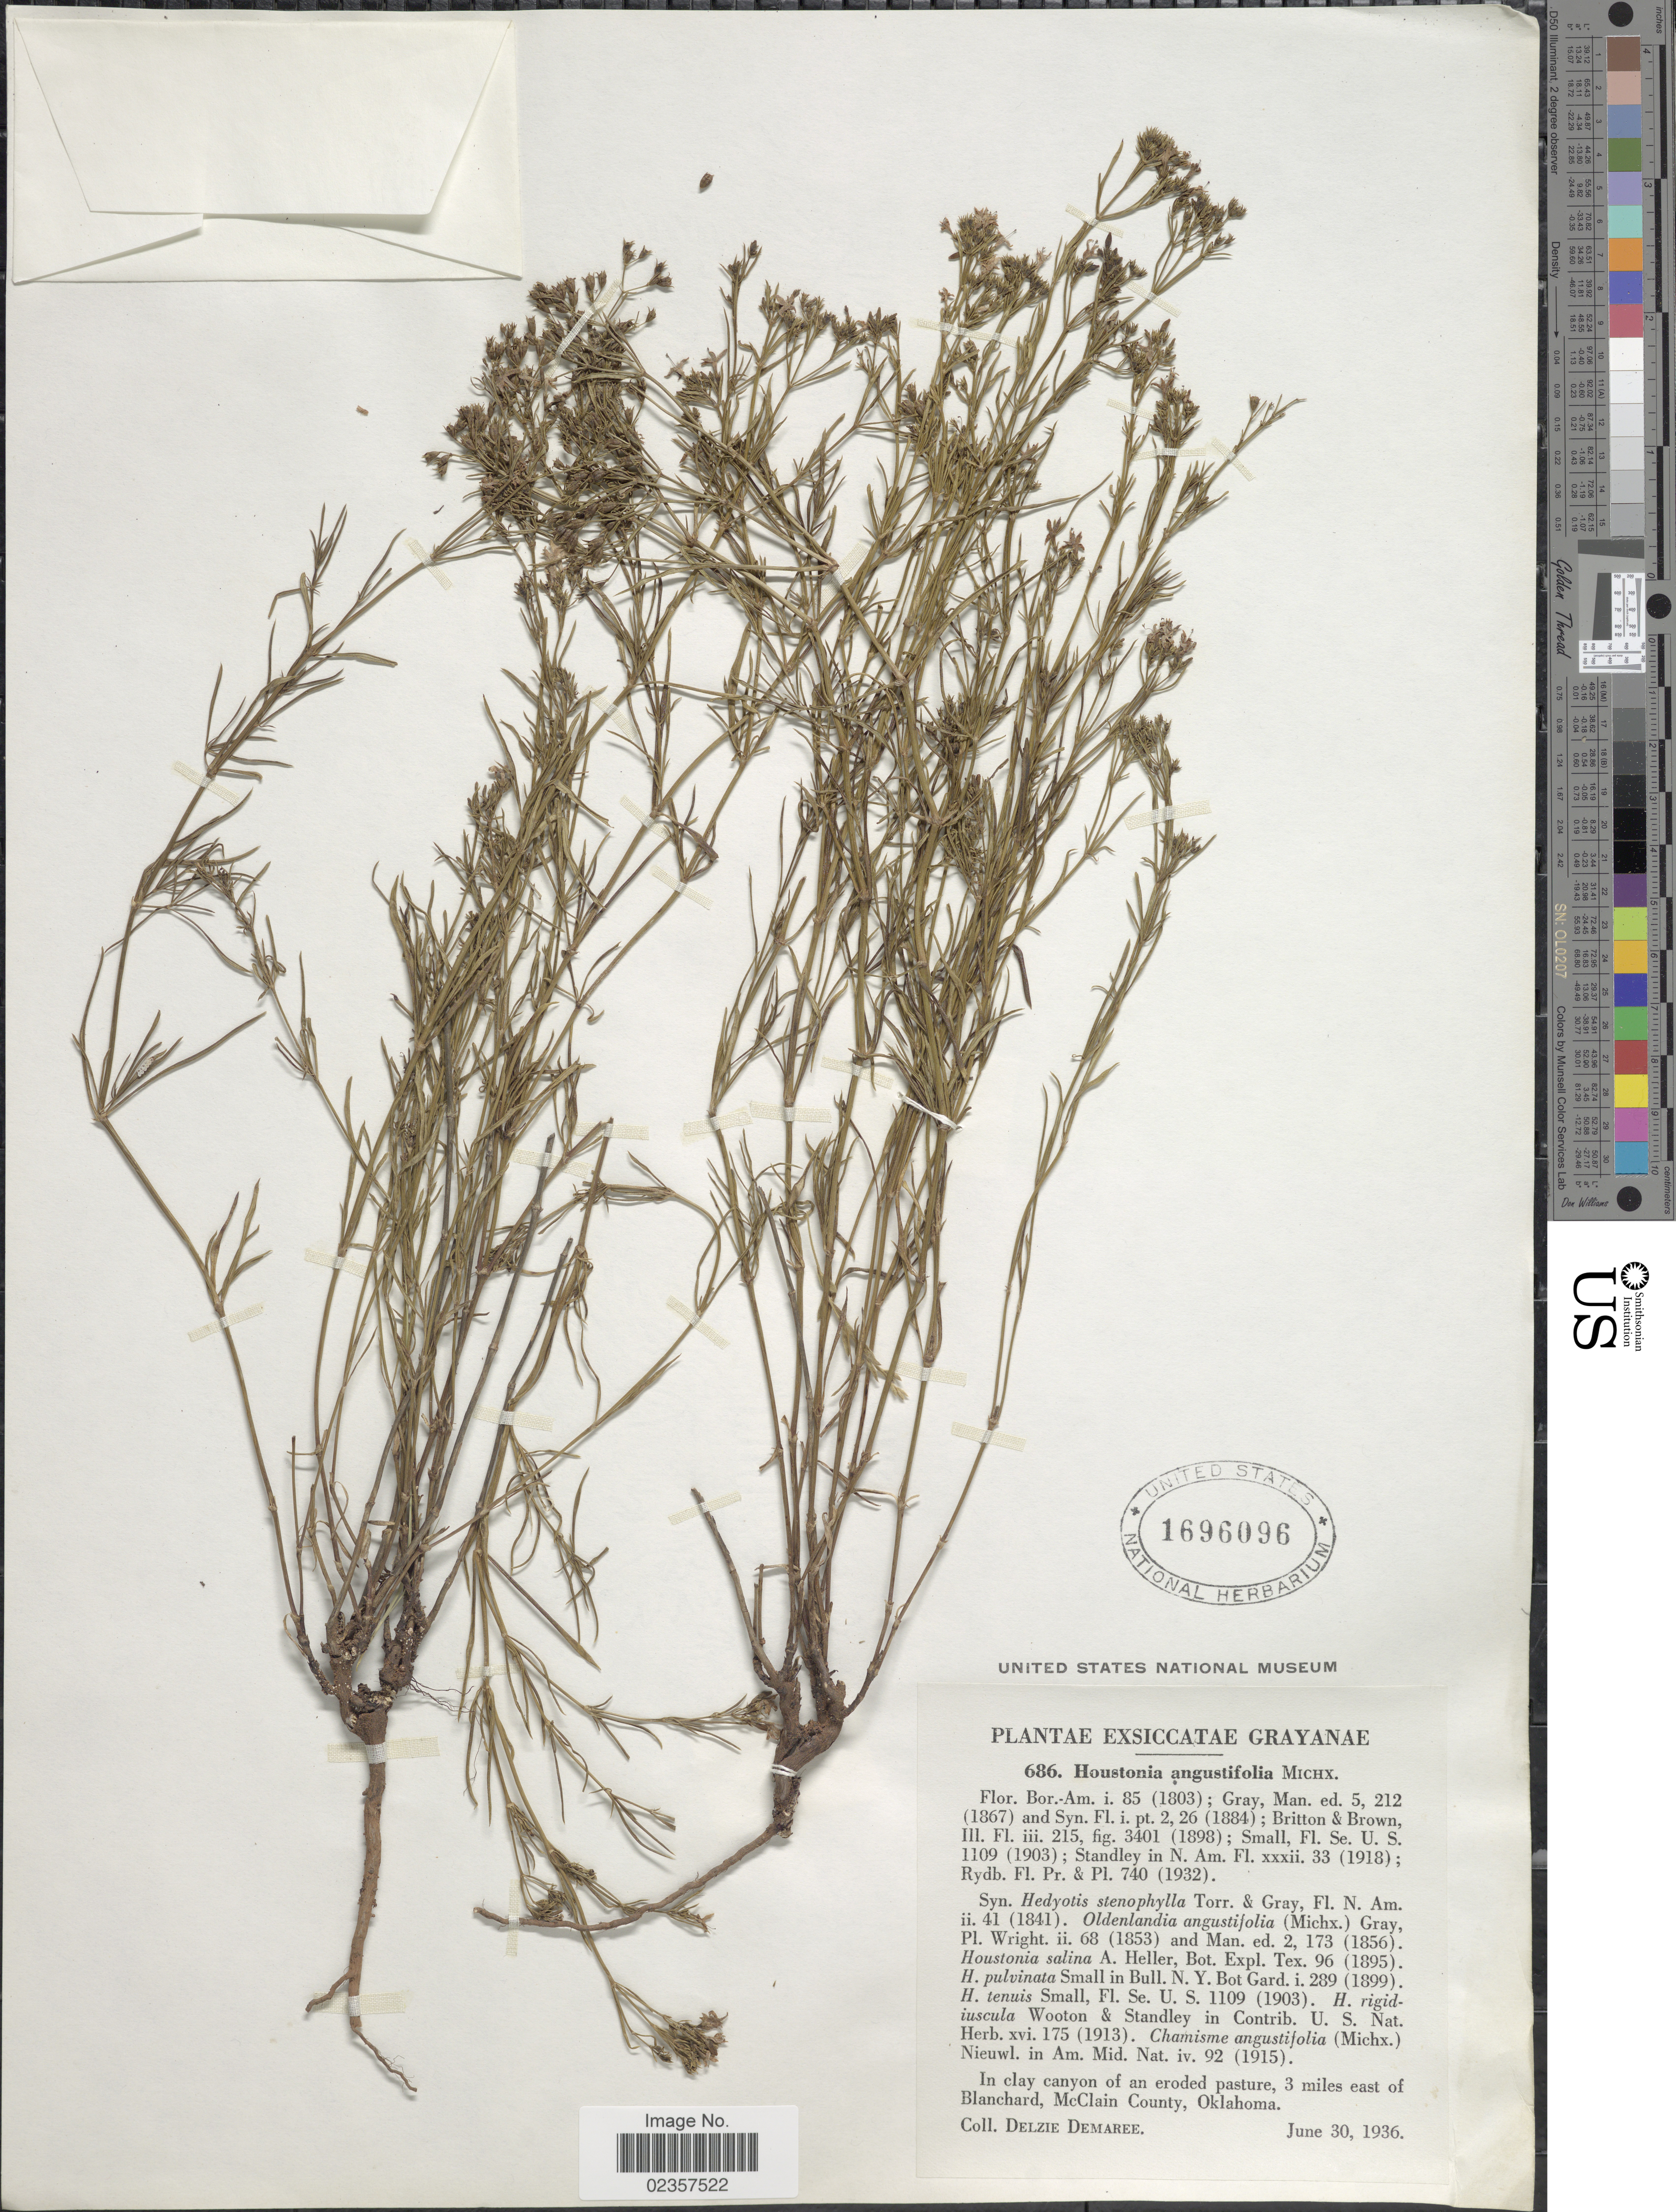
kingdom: Plantae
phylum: Tracheophyta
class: Magnoliopsida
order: Gentianales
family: Rubiaceae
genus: Houstonia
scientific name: Houstonia nigricans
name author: (Lam.) Fernald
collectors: D. Demaree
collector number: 686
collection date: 1936-06-30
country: United States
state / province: Oklahoma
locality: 3 miles east of Blanchard, McClain County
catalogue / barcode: US 1696096